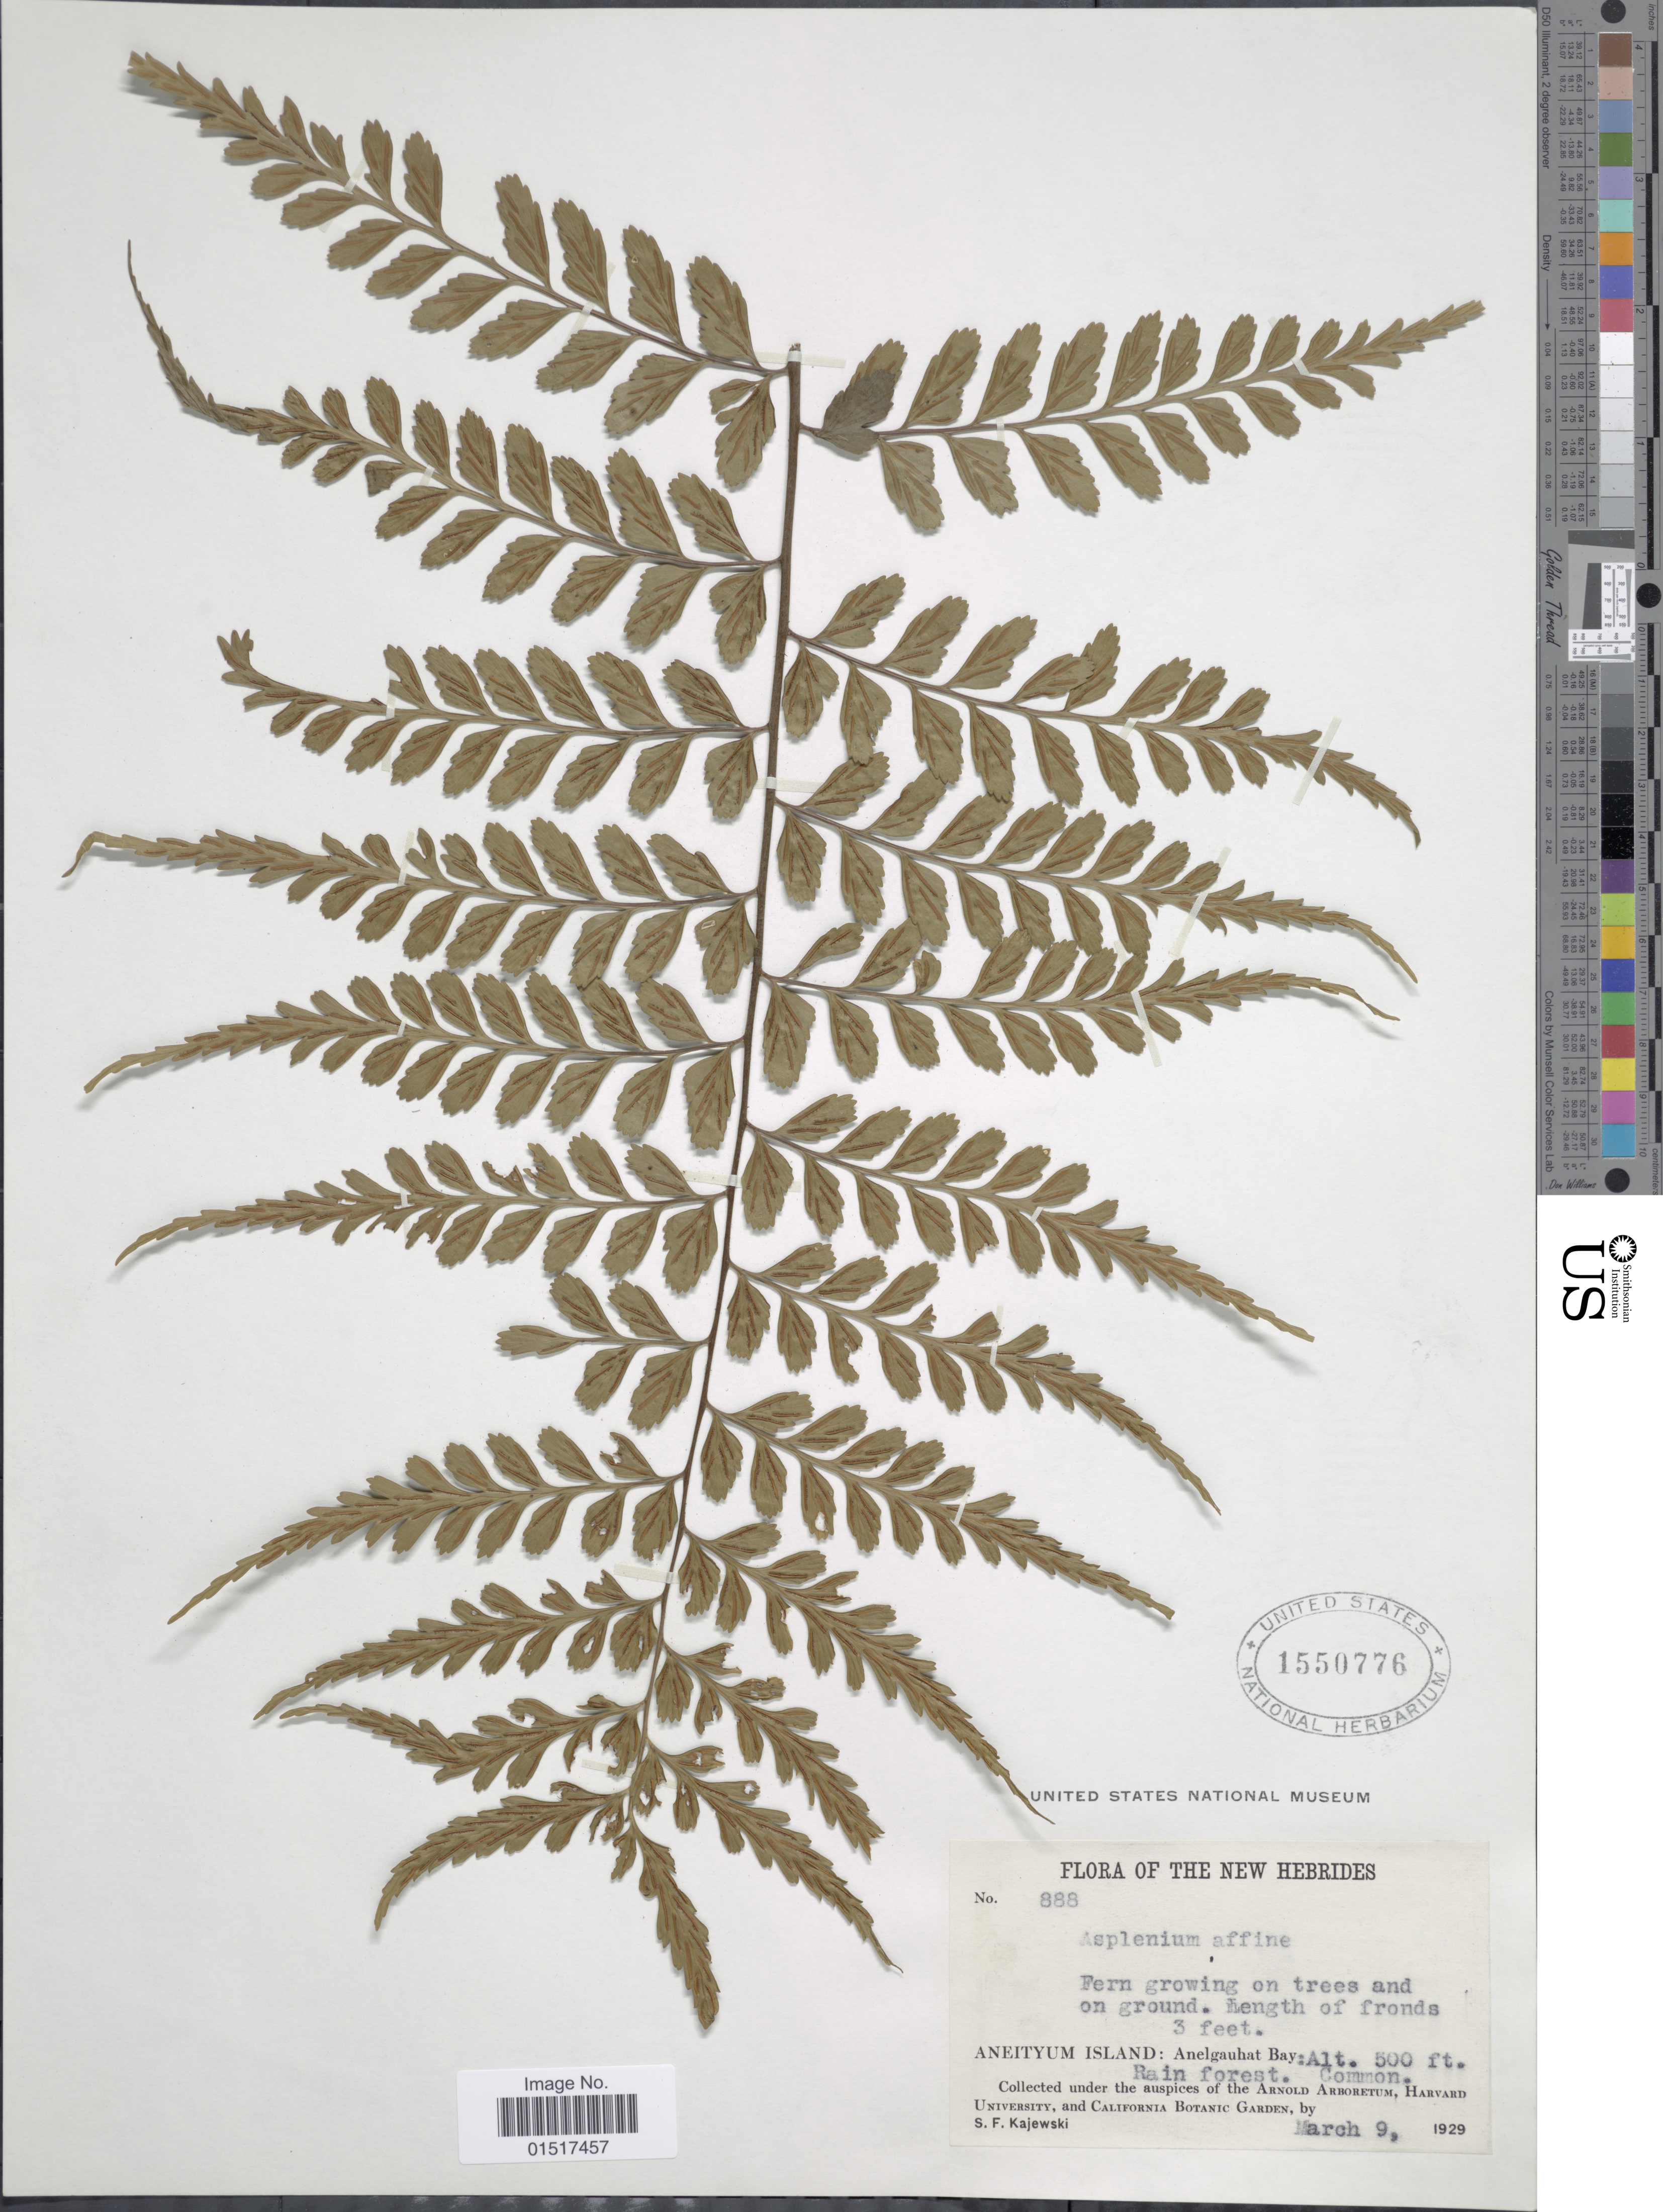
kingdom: Plantae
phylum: Tracheophyta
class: Polypodiopsida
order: Polypodiales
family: Aspleniaceae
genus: Asplenium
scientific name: Asplenium affine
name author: Sw.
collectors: S. Kajewski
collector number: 888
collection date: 1929-03-09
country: Vanuatu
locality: New Hebrides. Aneityum Island: Anelgauhat Bay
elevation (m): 152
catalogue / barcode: US 1550776